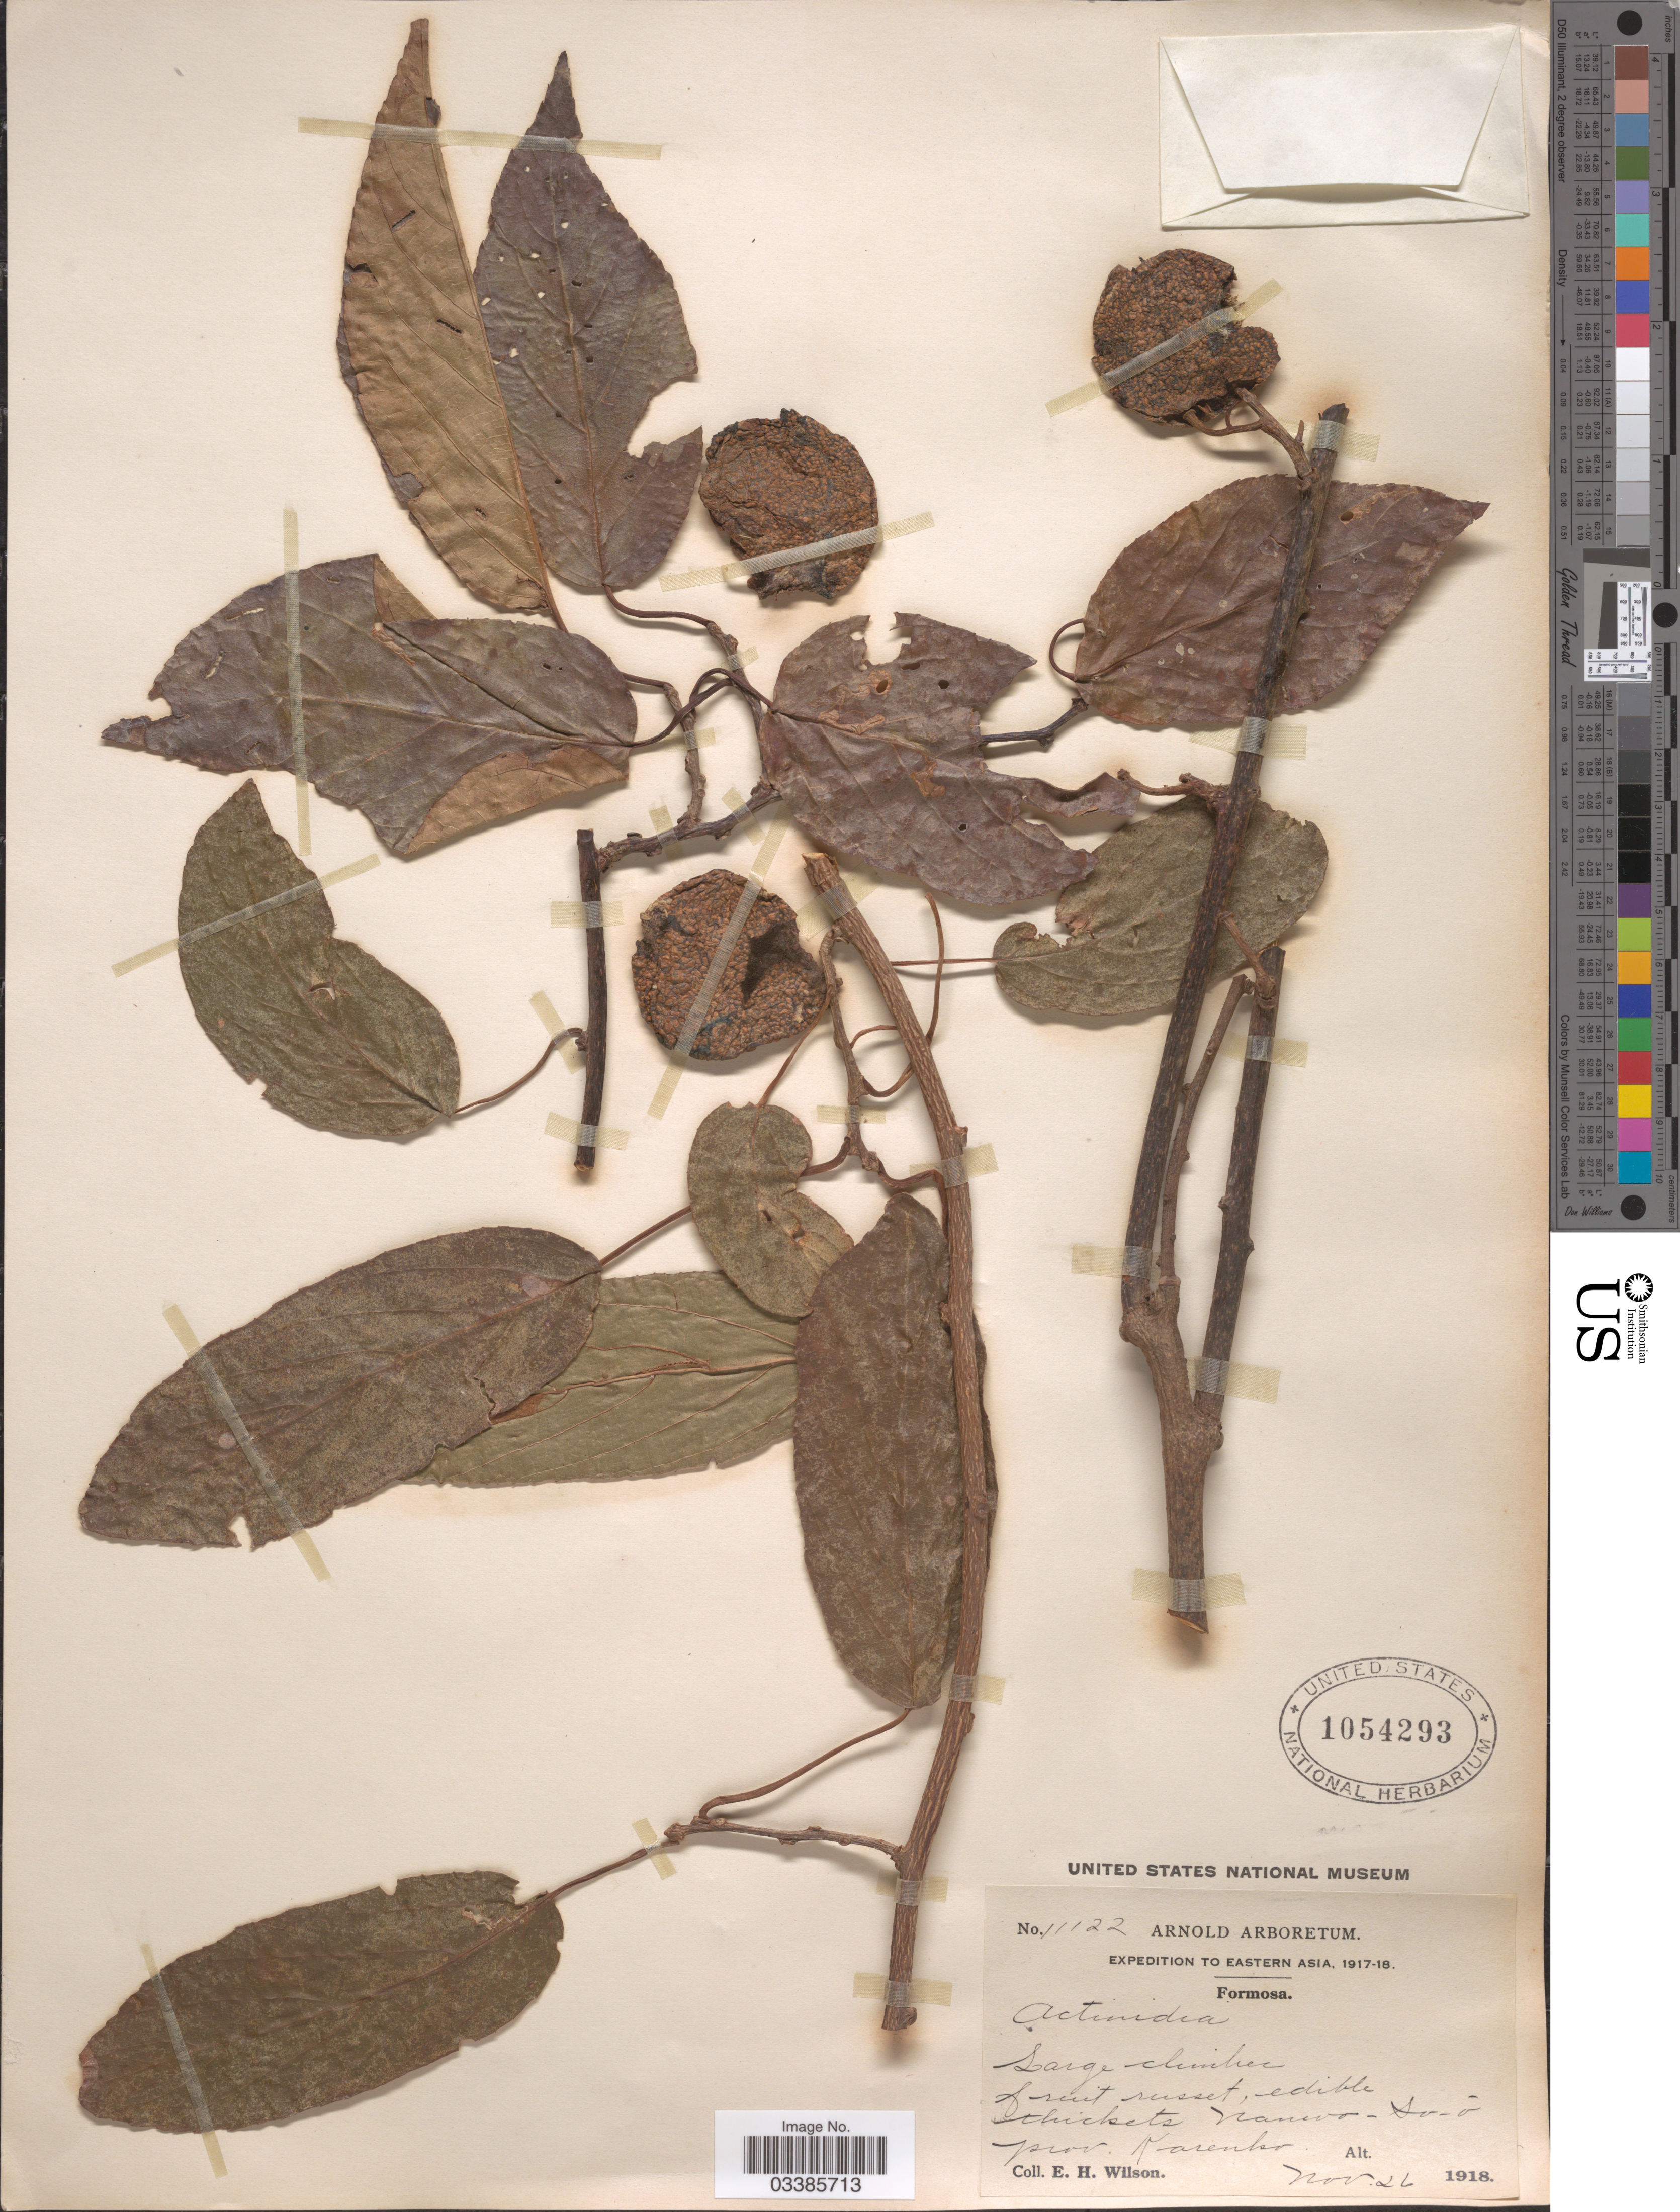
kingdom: Plantae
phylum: Tracheophyta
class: Magnoliopsida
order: Ericales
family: Actinidiaceae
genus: Actinidia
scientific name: Actinidia arisanensis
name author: Hayata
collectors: E. Wilson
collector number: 11122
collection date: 1918-11-26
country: Taiwan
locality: Eastern Asia. Formosa. Nanwo-So-ó. Prov. Karenko.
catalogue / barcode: US 1054293